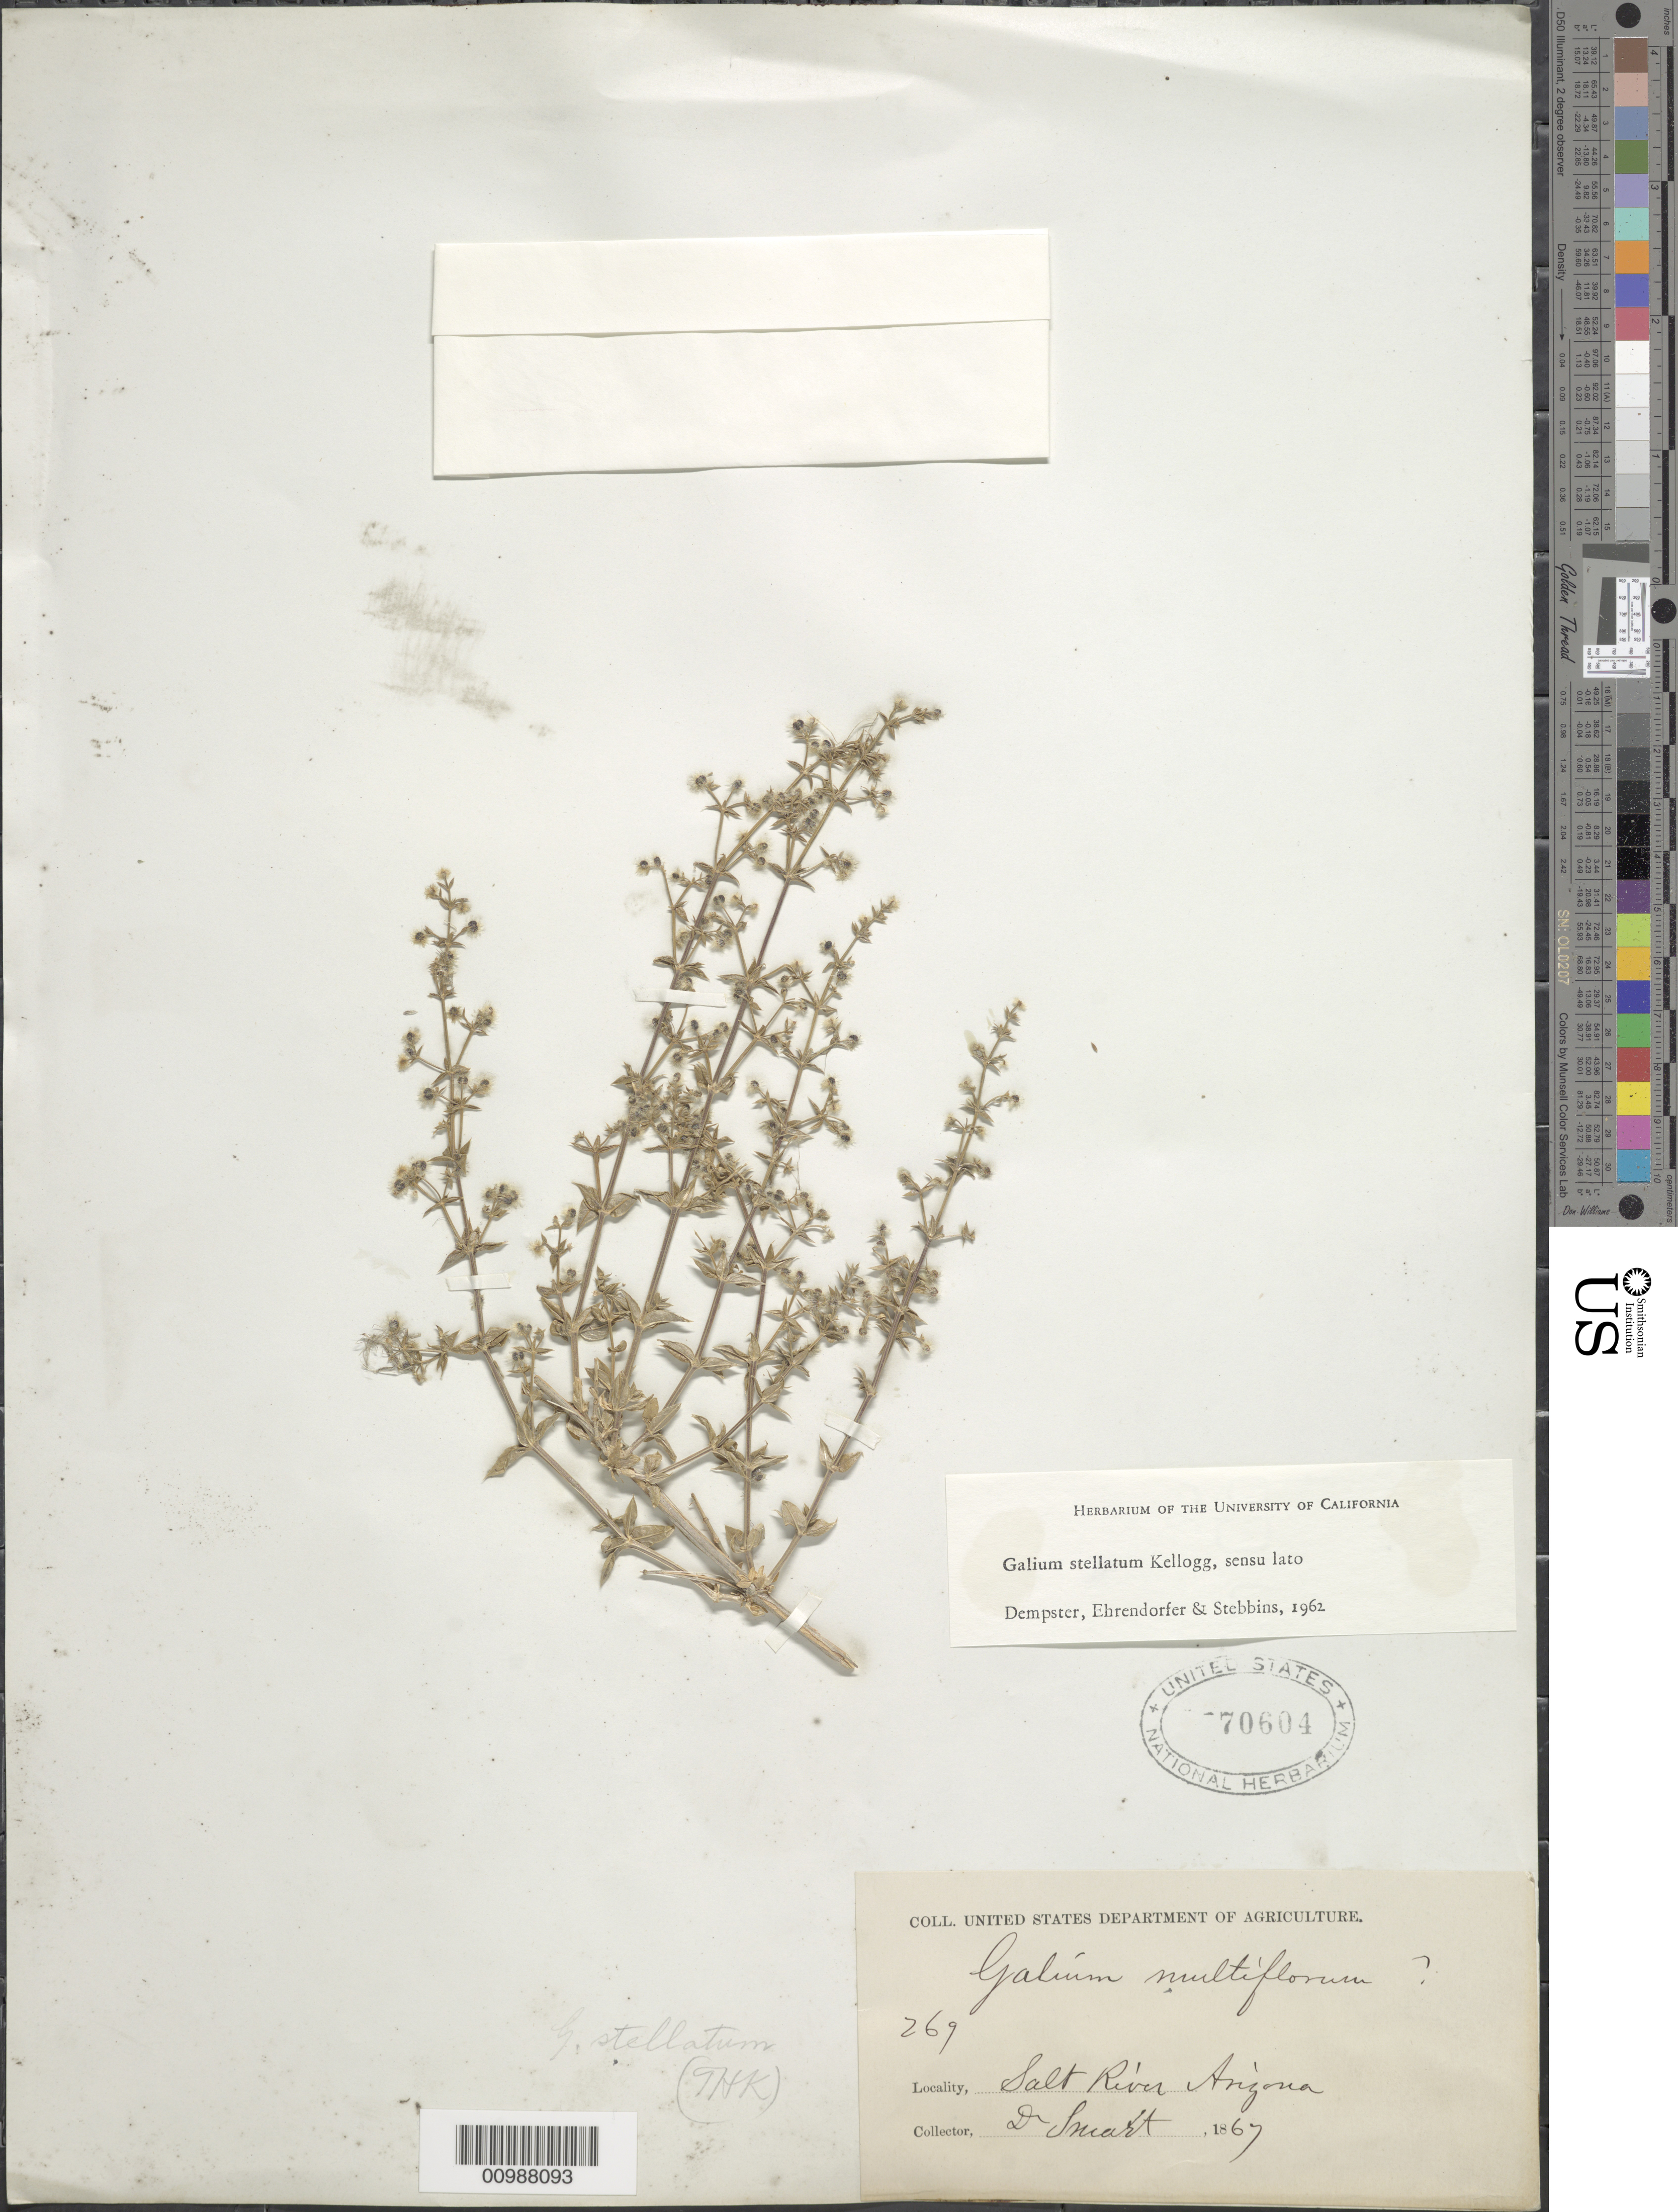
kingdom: Plantae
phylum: Tracheophyta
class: Magnoliopsida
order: Gentianales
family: Rubiaceae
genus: Galium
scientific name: Galium stellatum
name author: Kellogg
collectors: C. Smart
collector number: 269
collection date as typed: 1867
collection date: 1867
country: United States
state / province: Arizona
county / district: Gila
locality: Salt River.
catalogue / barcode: US 70604